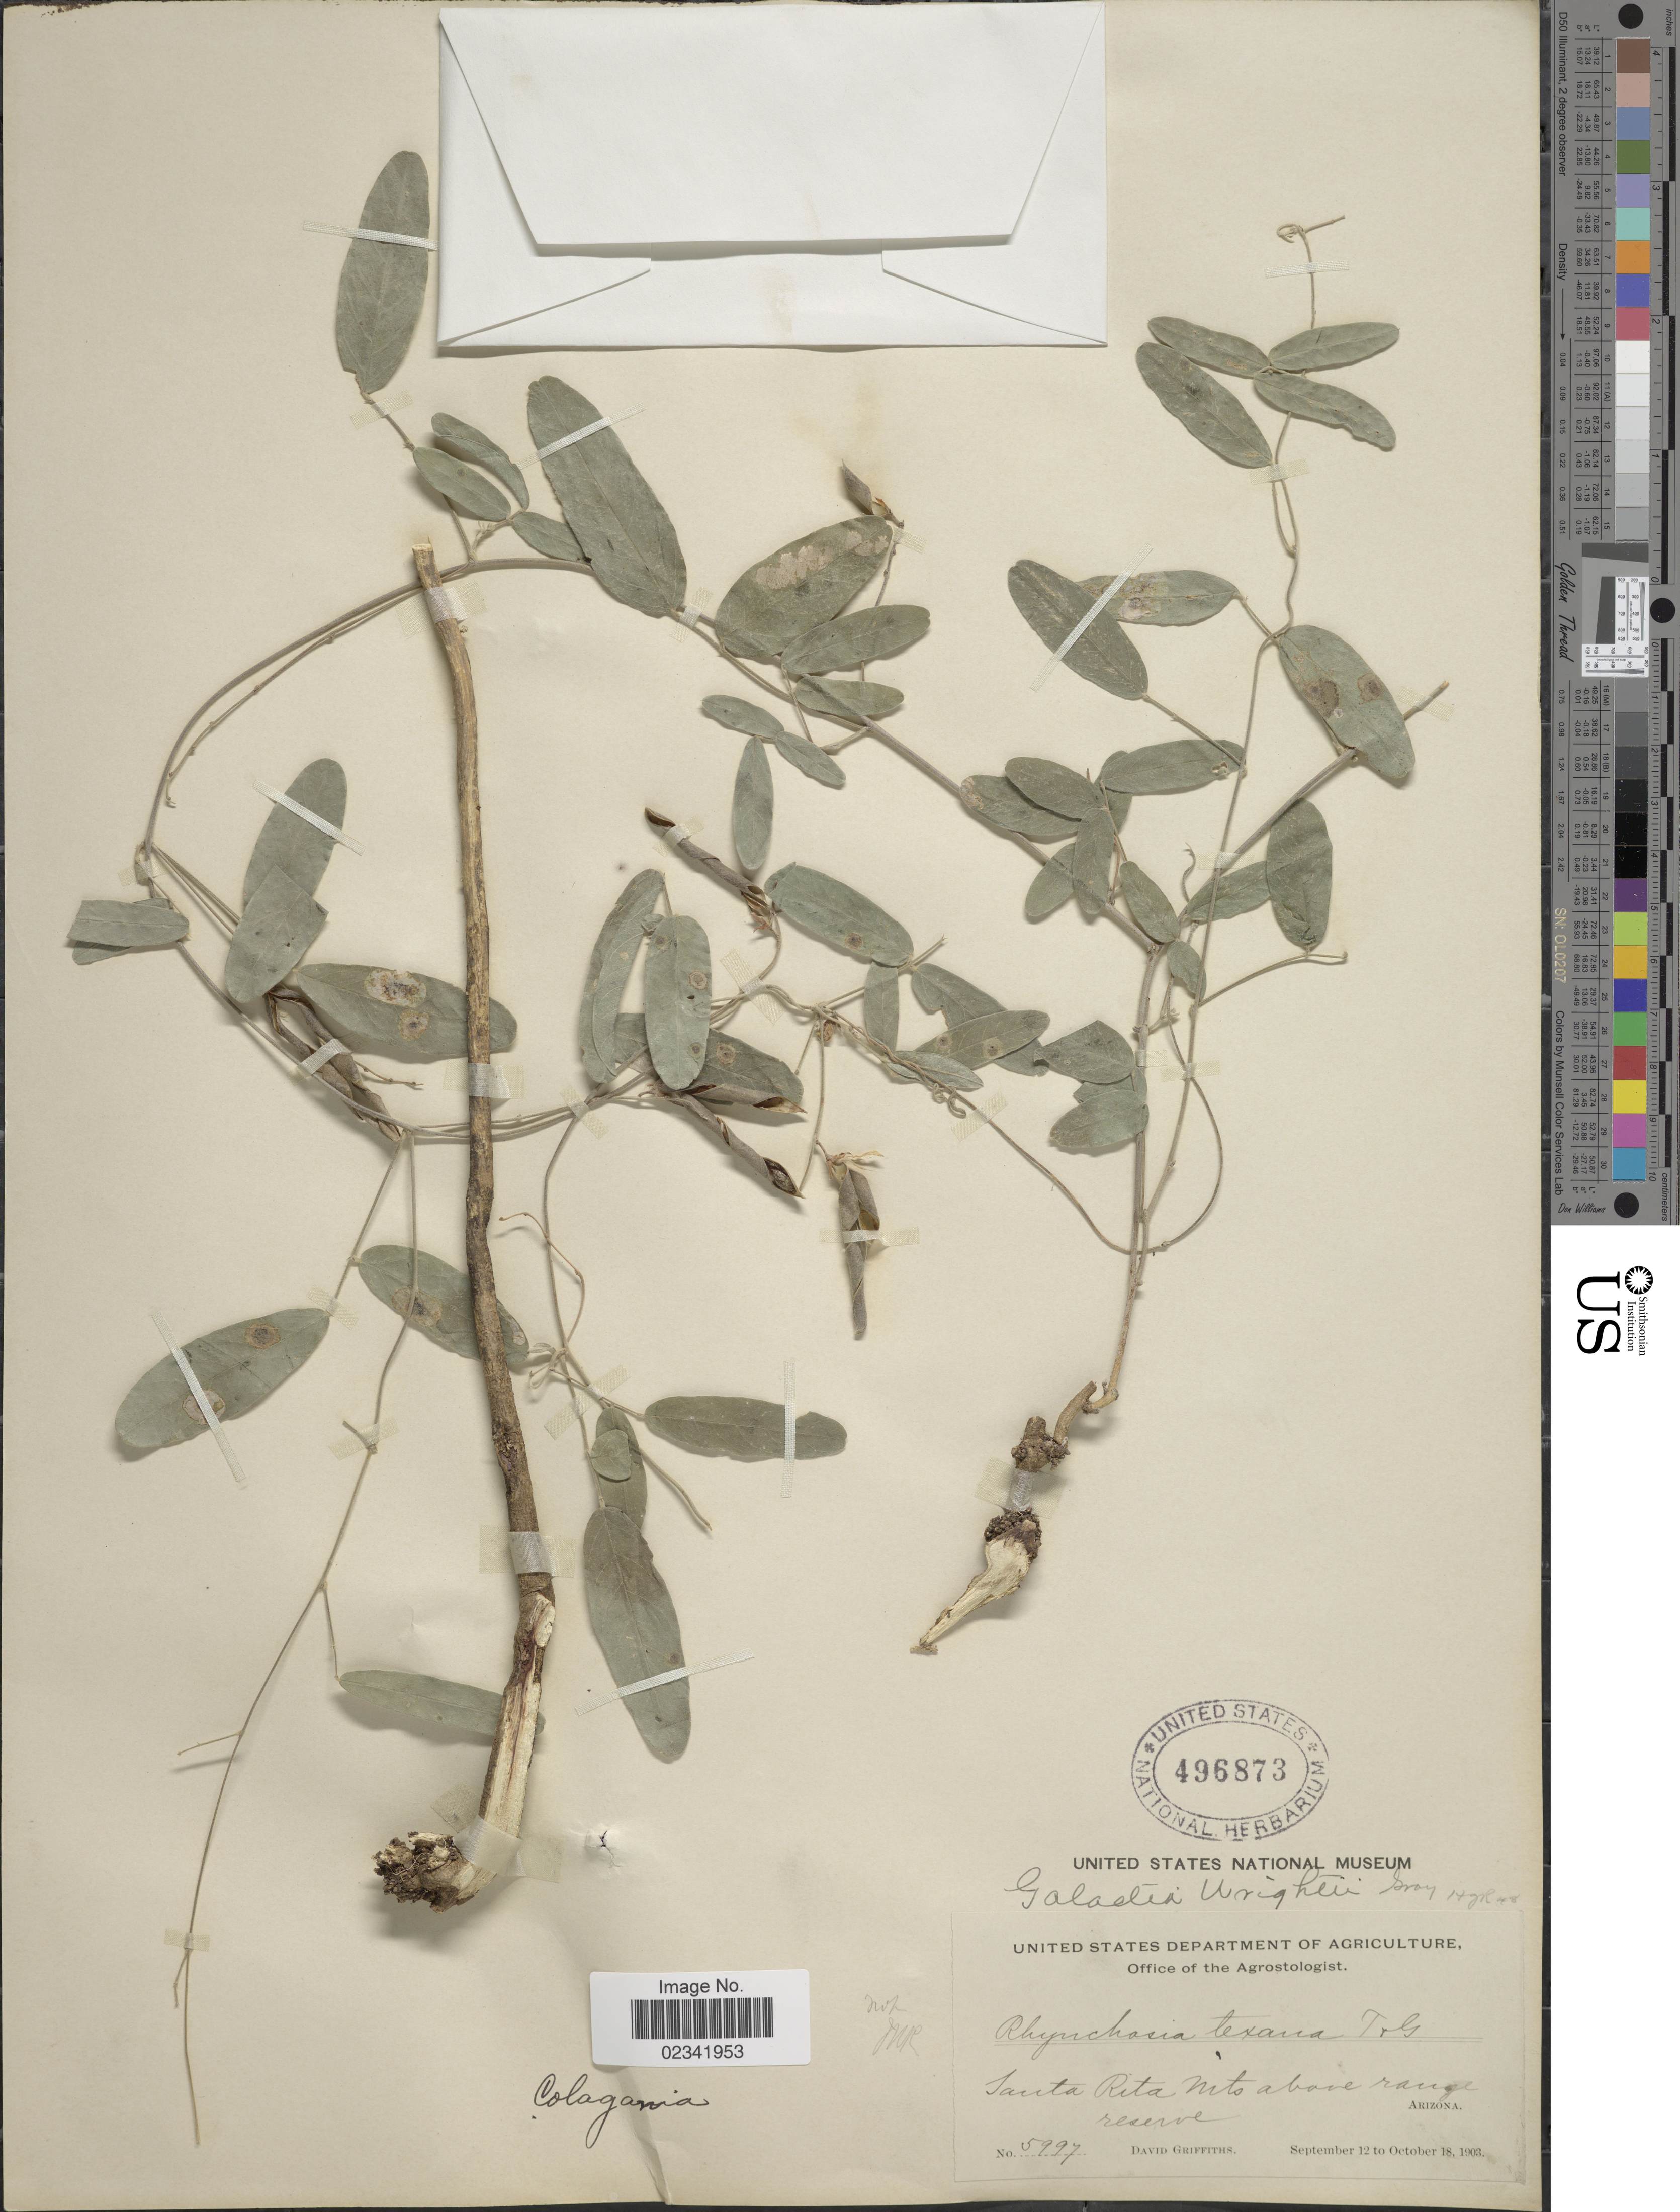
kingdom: Plantae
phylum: Tracheophyta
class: Magnoliopsida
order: Fabales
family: Fabaceae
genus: Galactia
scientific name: Galactia wrightii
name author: A. Gray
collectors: D. Griffiths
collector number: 5997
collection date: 1903-09-12/1903-10-18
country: United States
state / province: Arizona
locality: Santa Rita Mts. above range reserve, Arizona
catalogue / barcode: US 496873